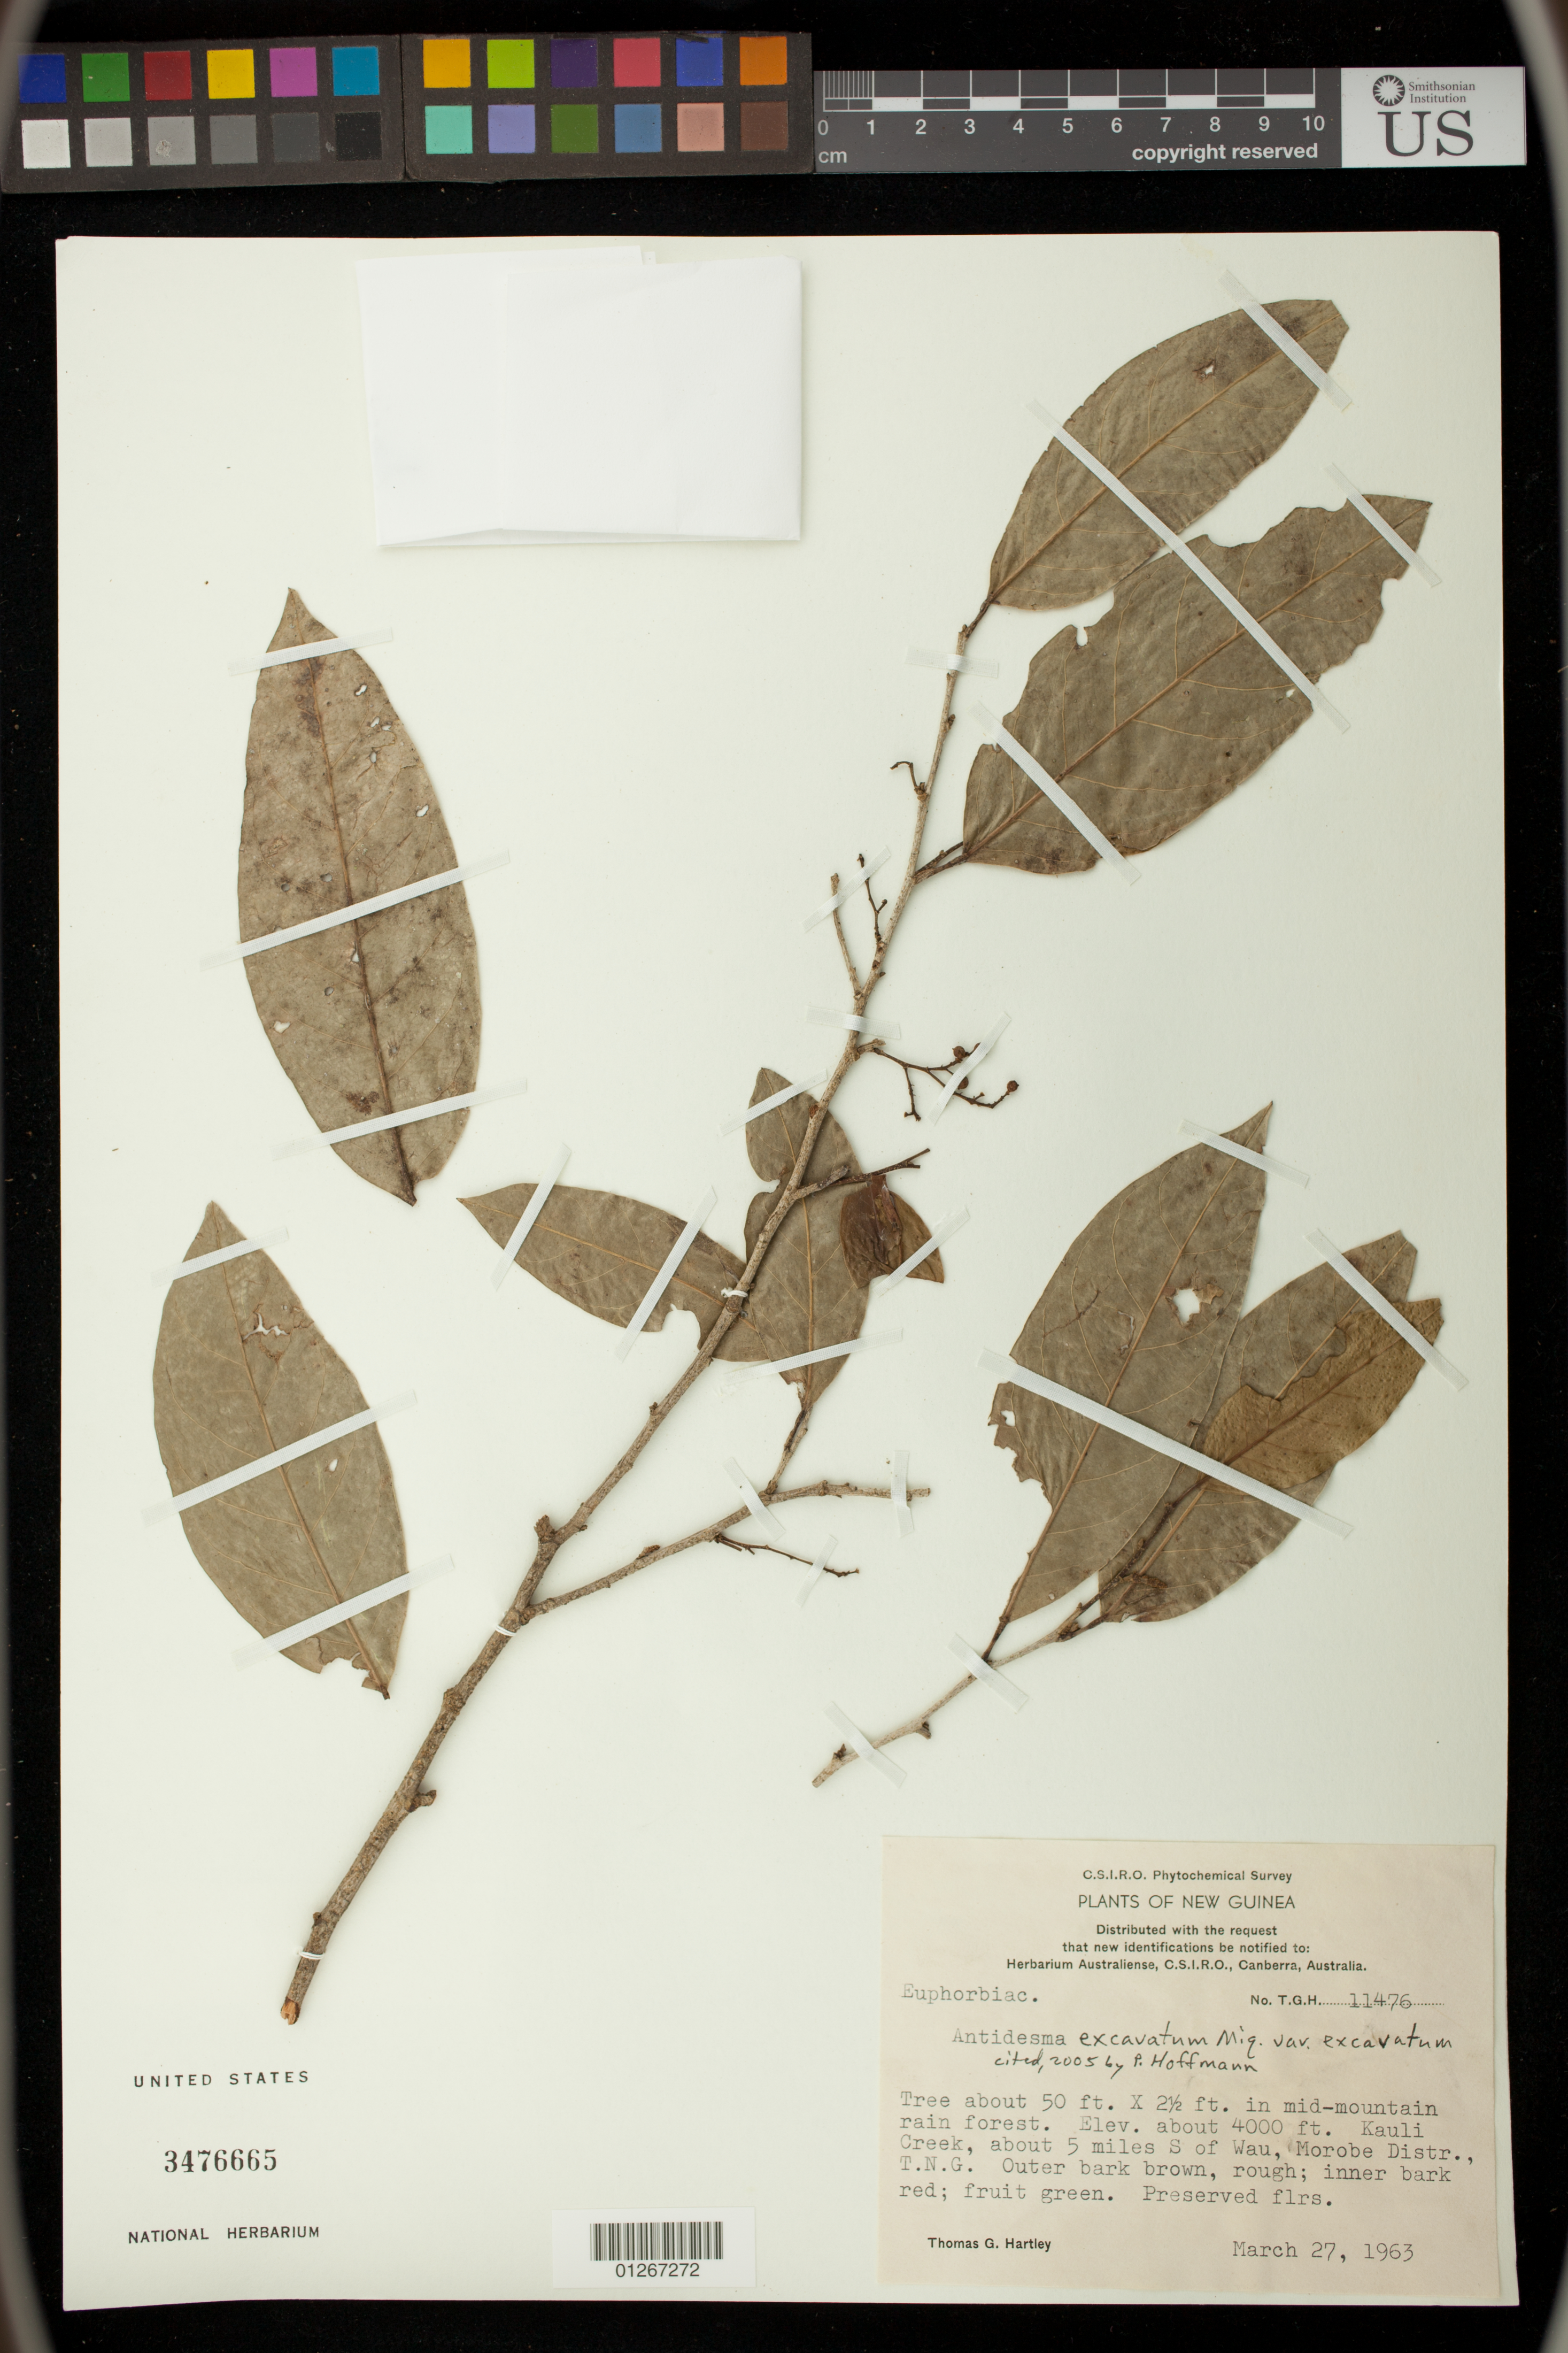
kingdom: Plantae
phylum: Tracheophyta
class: Magnoliopsida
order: Malpighiales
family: Phyllanthaceae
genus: Antidesma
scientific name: Antidesma excavatum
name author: Miq.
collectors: T. G. Hartley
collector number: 11476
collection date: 1963-03-27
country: Papua New Guinea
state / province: Morobe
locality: Kauli Creek, about 5 miles S of Wau, T.N.G.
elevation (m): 1219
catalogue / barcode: US 3476665